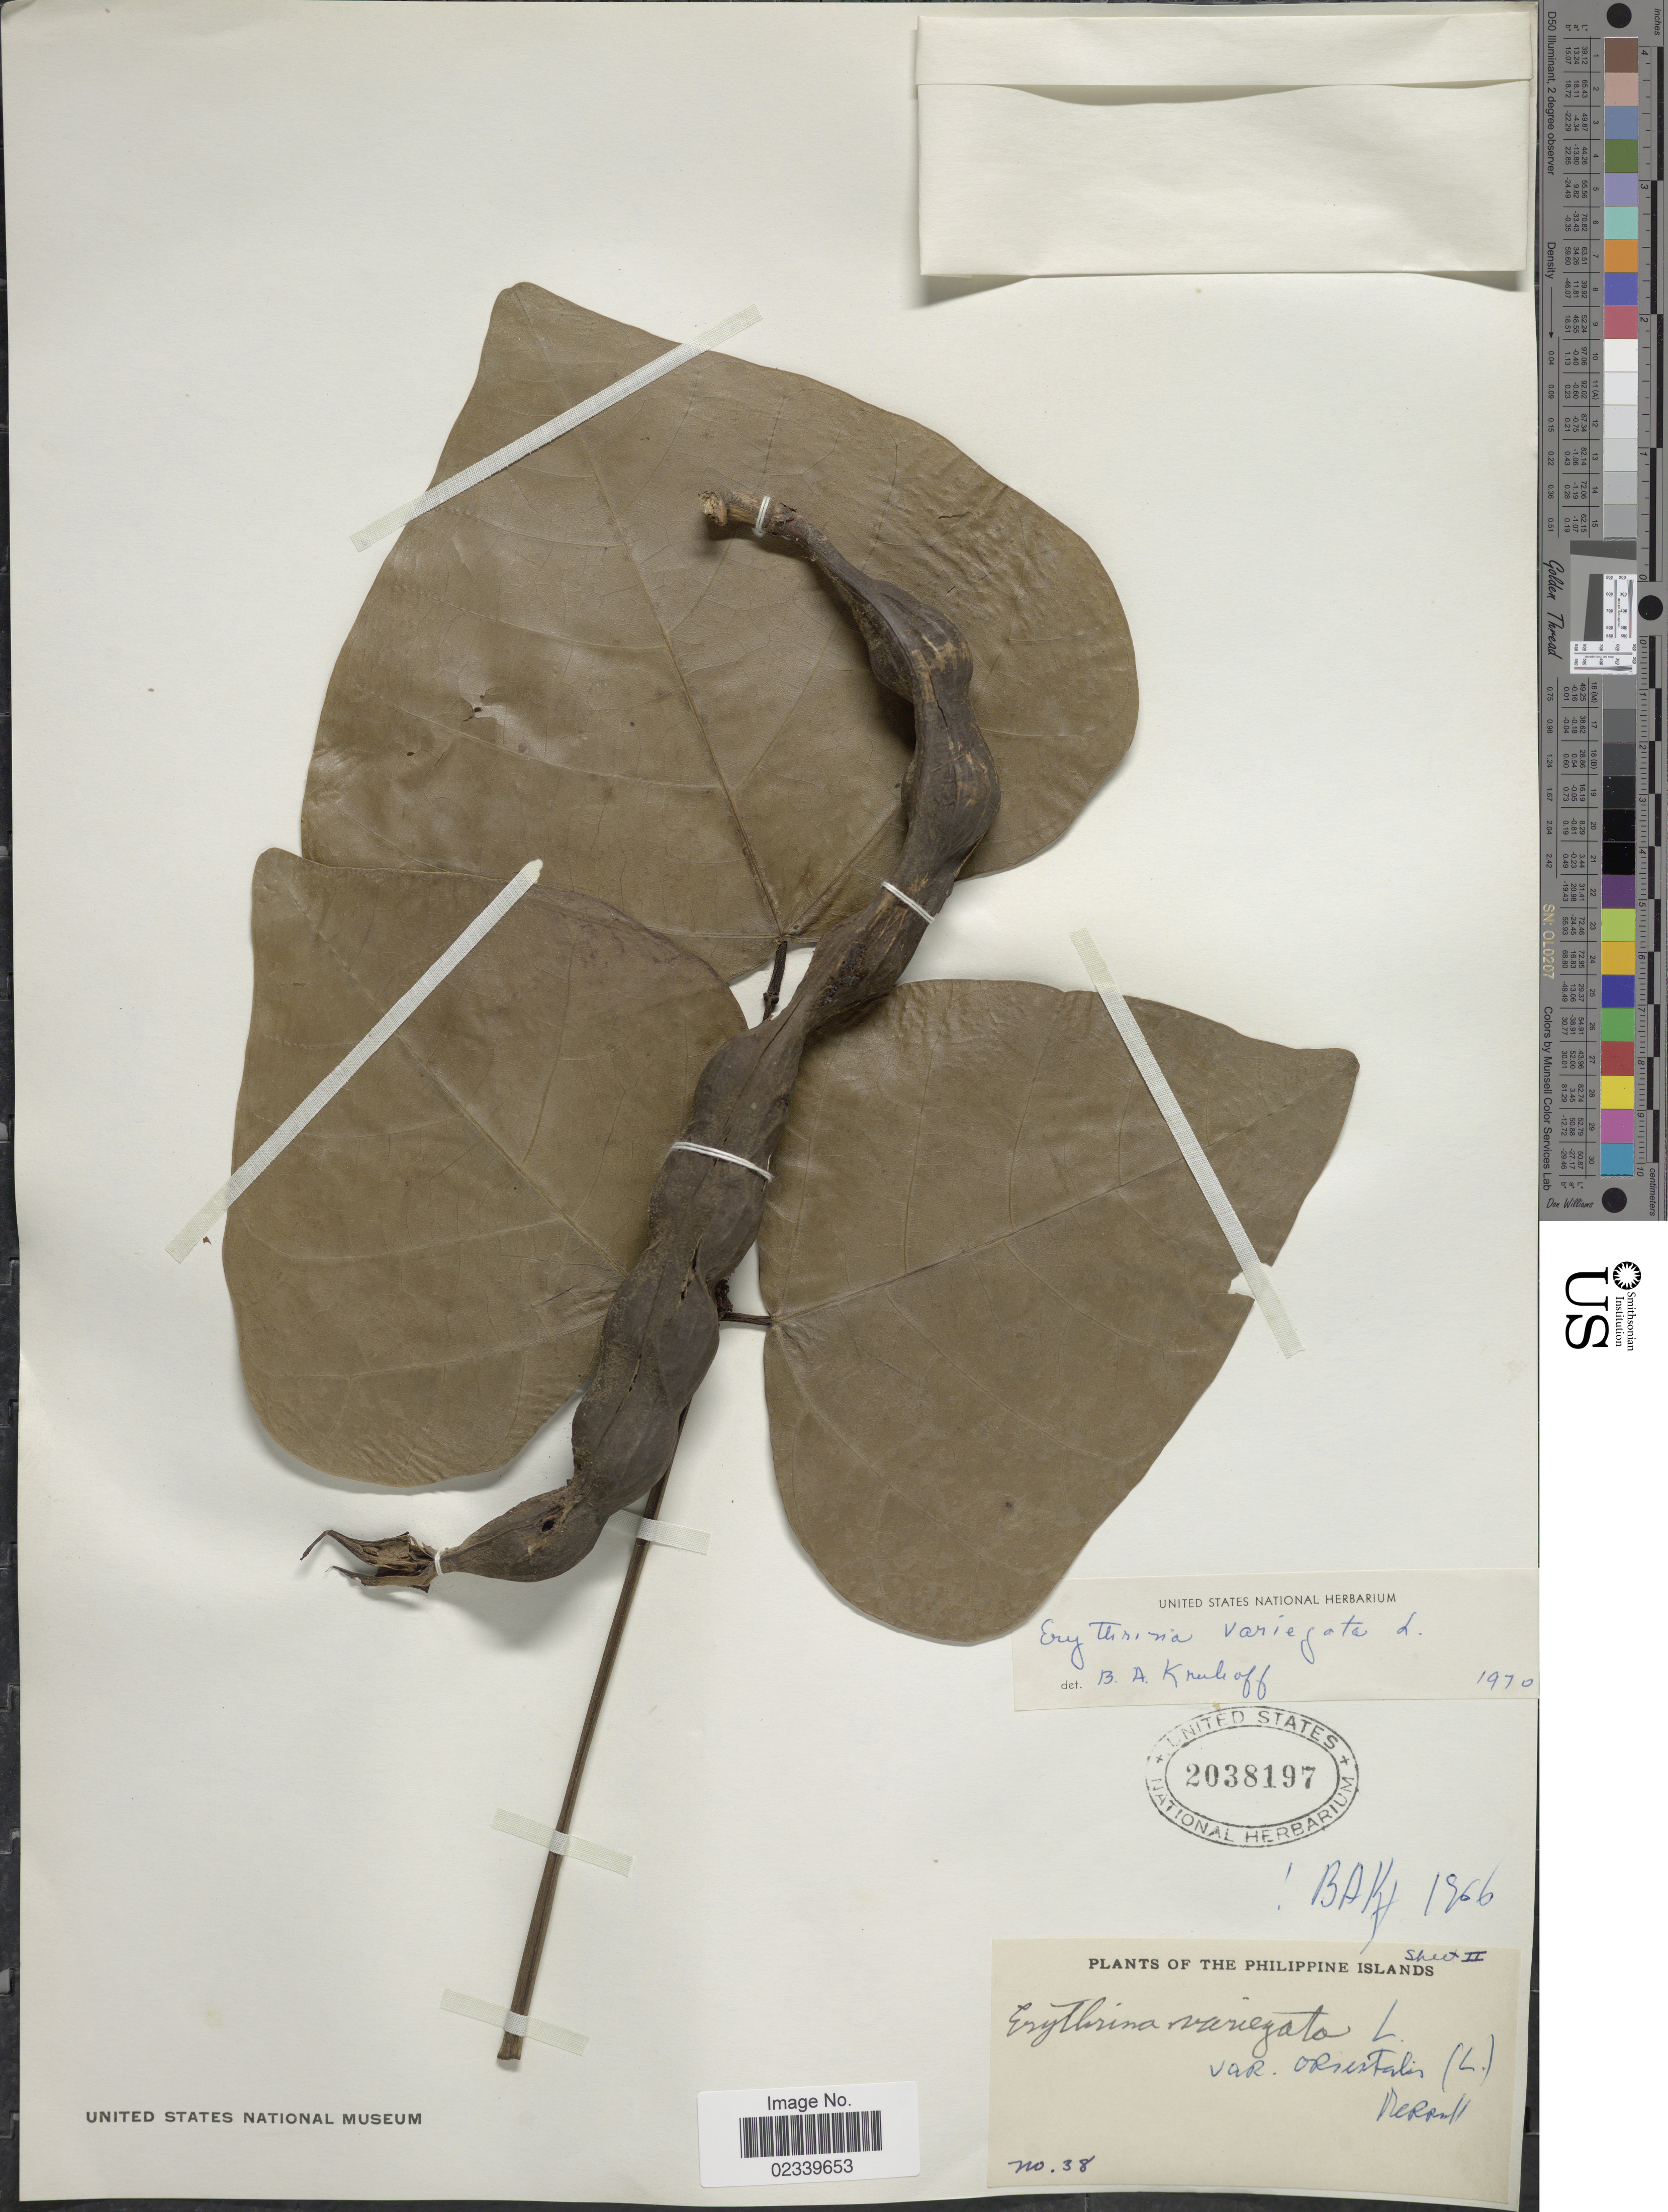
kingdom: Plantae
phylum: Tracheophyta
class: Magnoliopsida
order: Fabales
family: Fabaceae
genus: Erythrina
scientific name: Erythrina variegata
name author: L.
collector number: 38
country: Philippines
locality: The Philippine Islands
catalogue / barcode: US 2038197